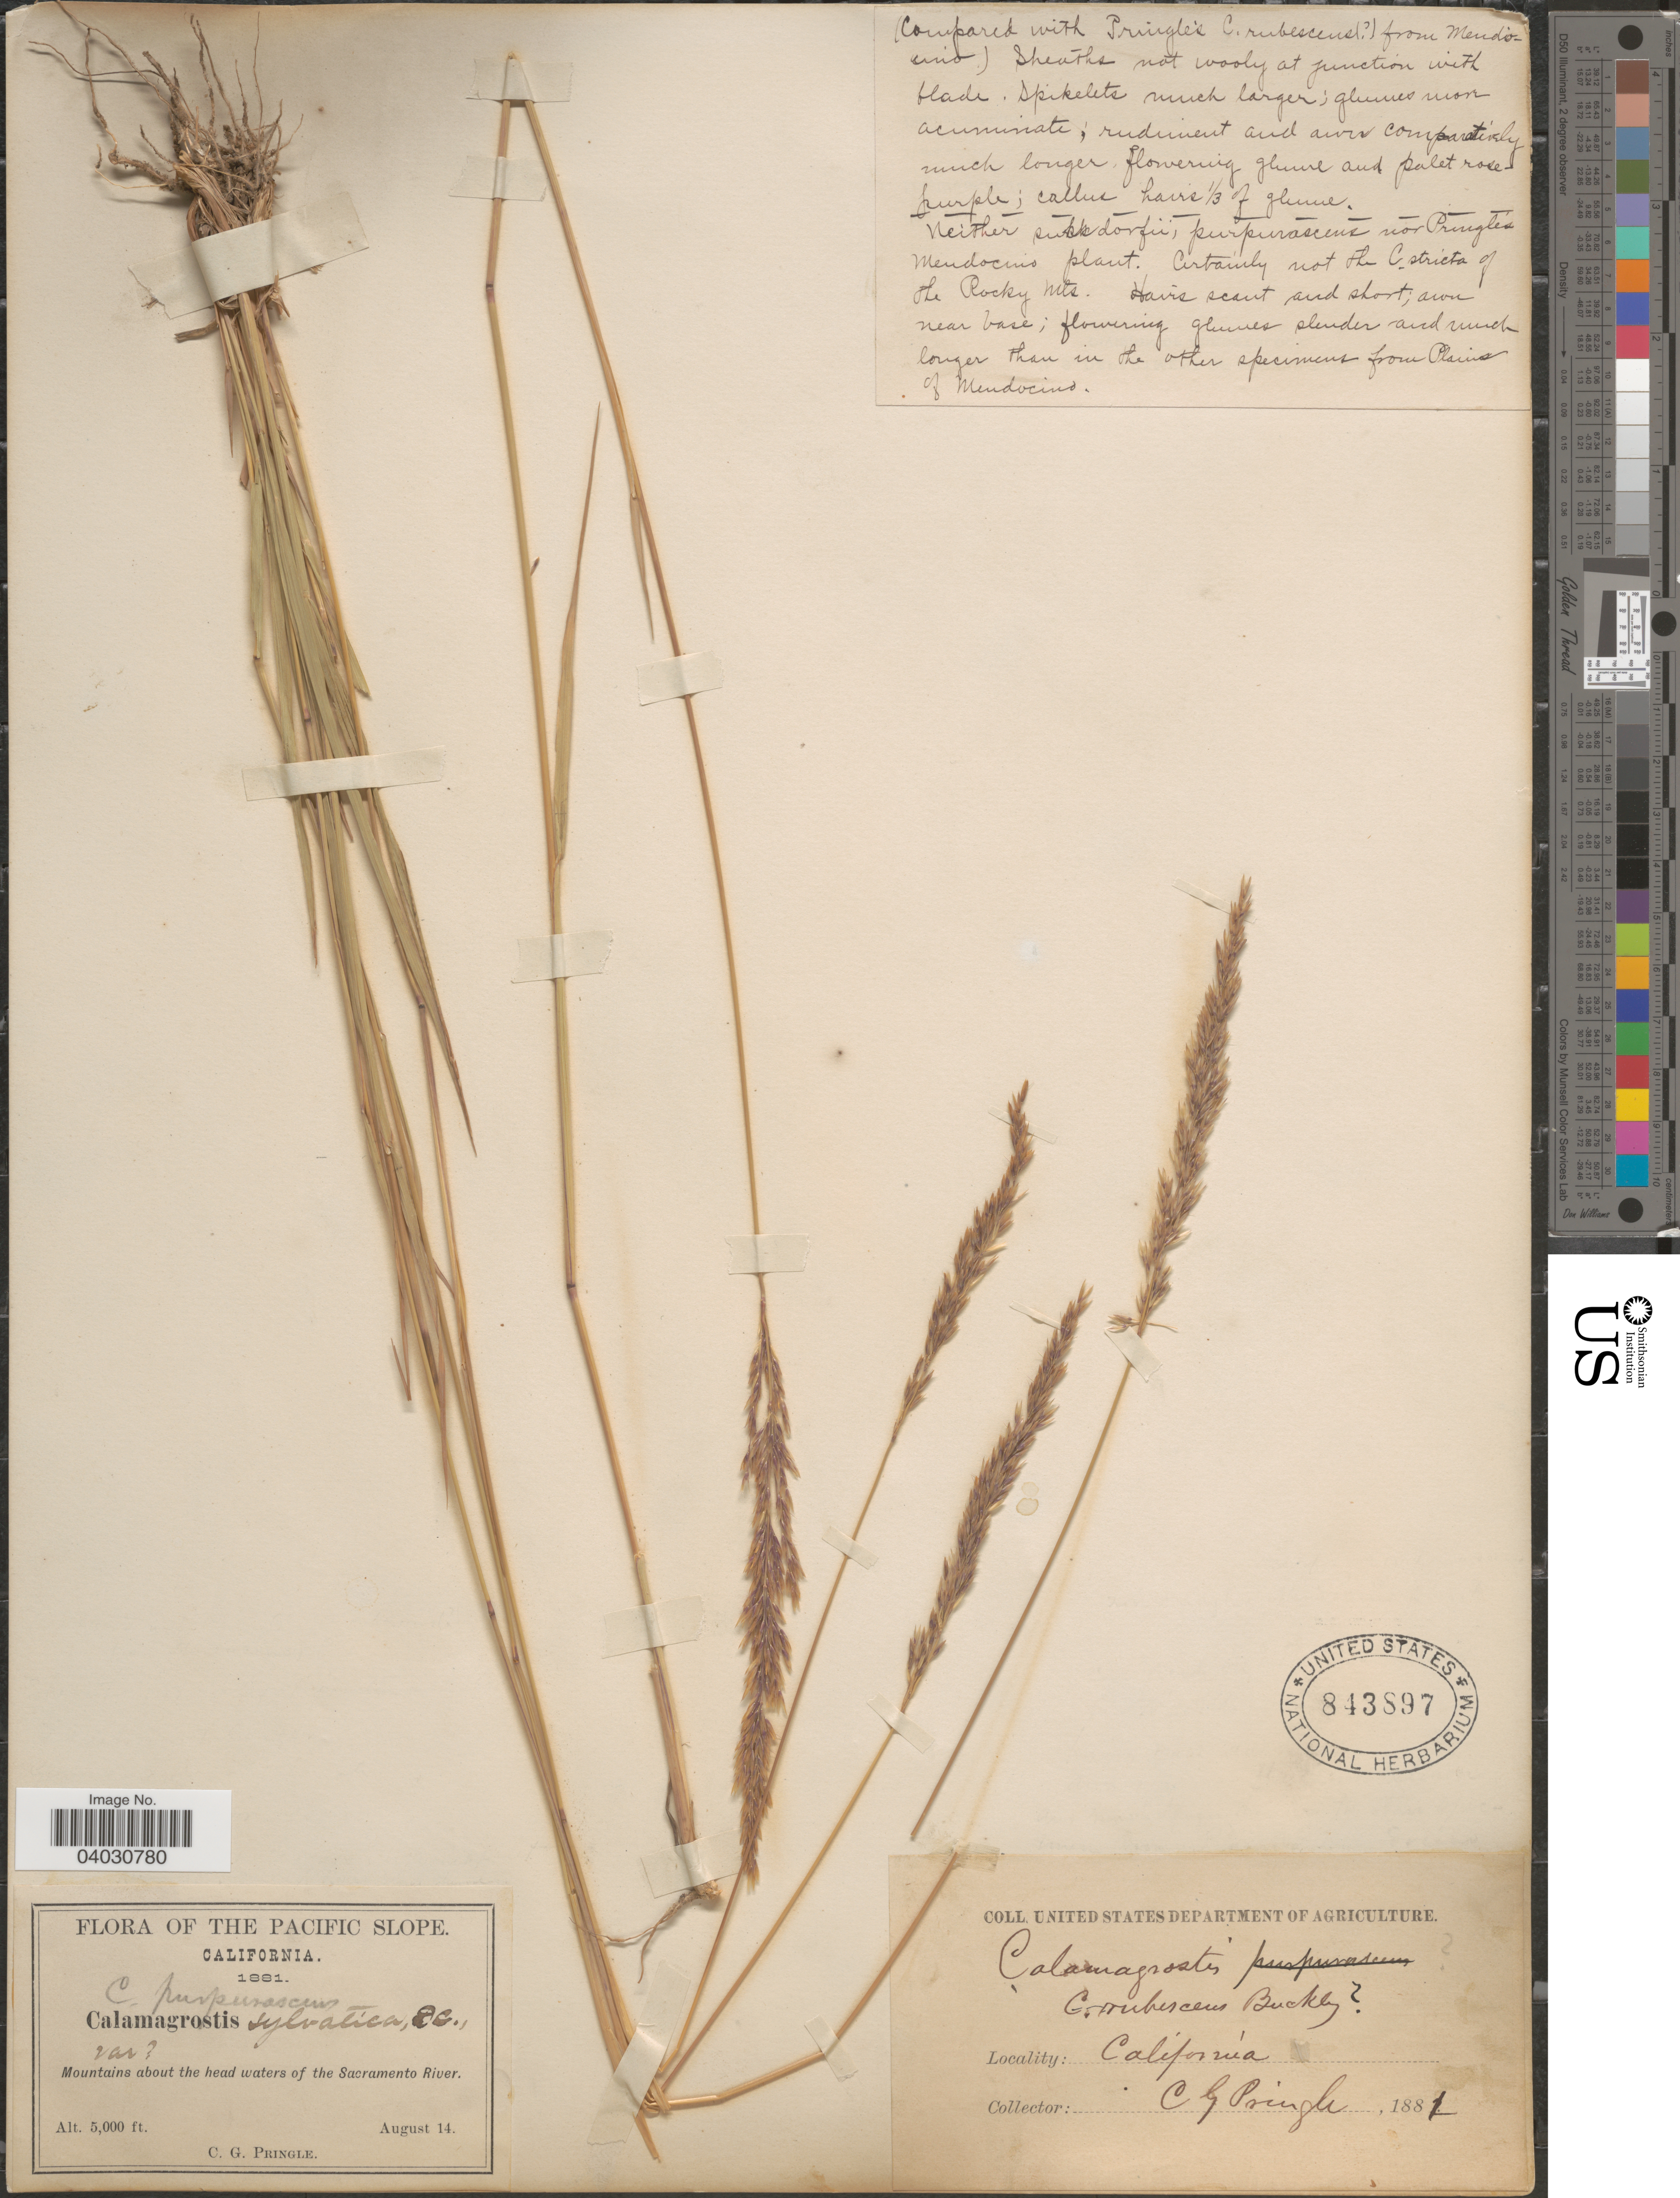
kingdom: Plantae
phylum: Tracheophyta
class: Liliopsida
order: Poales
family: Poaceae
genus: Calamagrostis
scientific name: Calamagrostis rubescens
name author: Buckley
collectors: C. G. Pringle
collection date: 1881-08-14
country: United States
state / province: California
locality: The Pacific Slope. Mountains about the head waters of the Sacramento River.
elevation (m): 1524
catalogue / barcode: US 843897